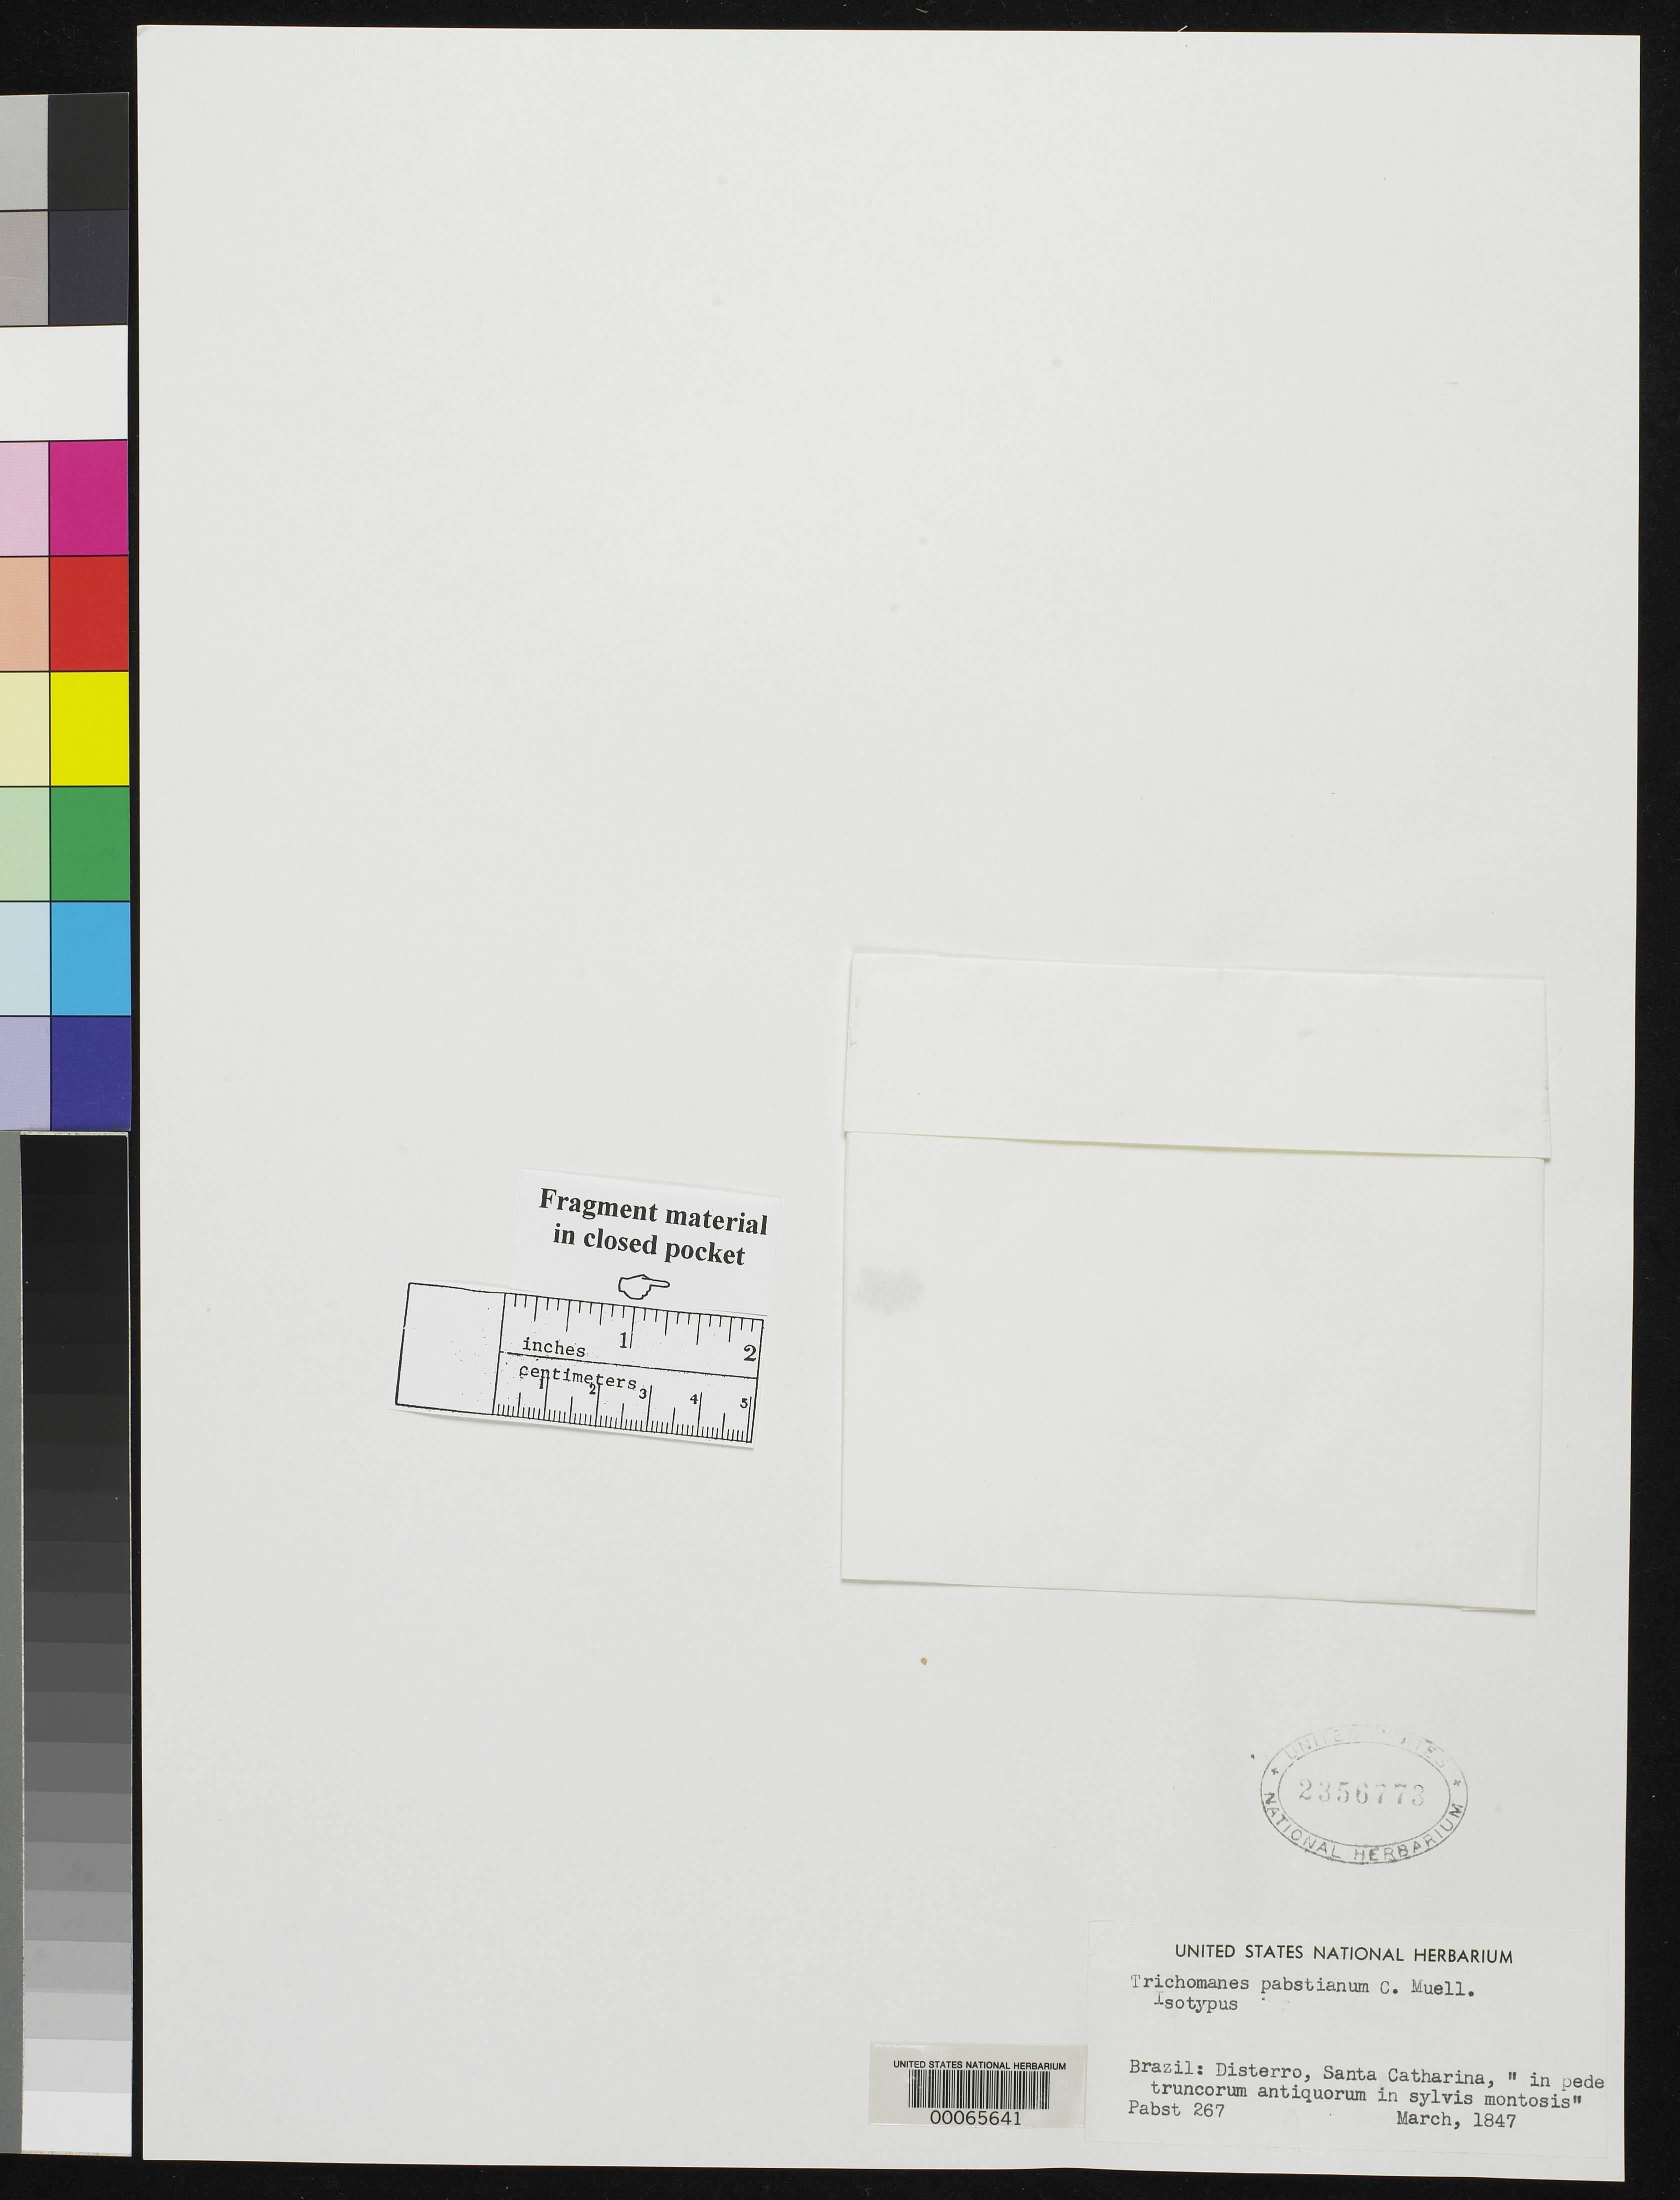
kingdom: Plantae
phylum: Tracheophyta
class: Polypodiopsida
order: Hymenophyllales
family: Hymenophyllaceae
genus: Trichomanes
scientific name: Trichomanes pabstianum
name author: Mueller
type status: Isotype Fragment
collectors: G. F. J. Pabst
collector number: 267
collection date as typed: Mar 1847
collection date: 1847-03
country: Brazil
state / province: Santa Catarina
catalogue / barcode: US 2356773